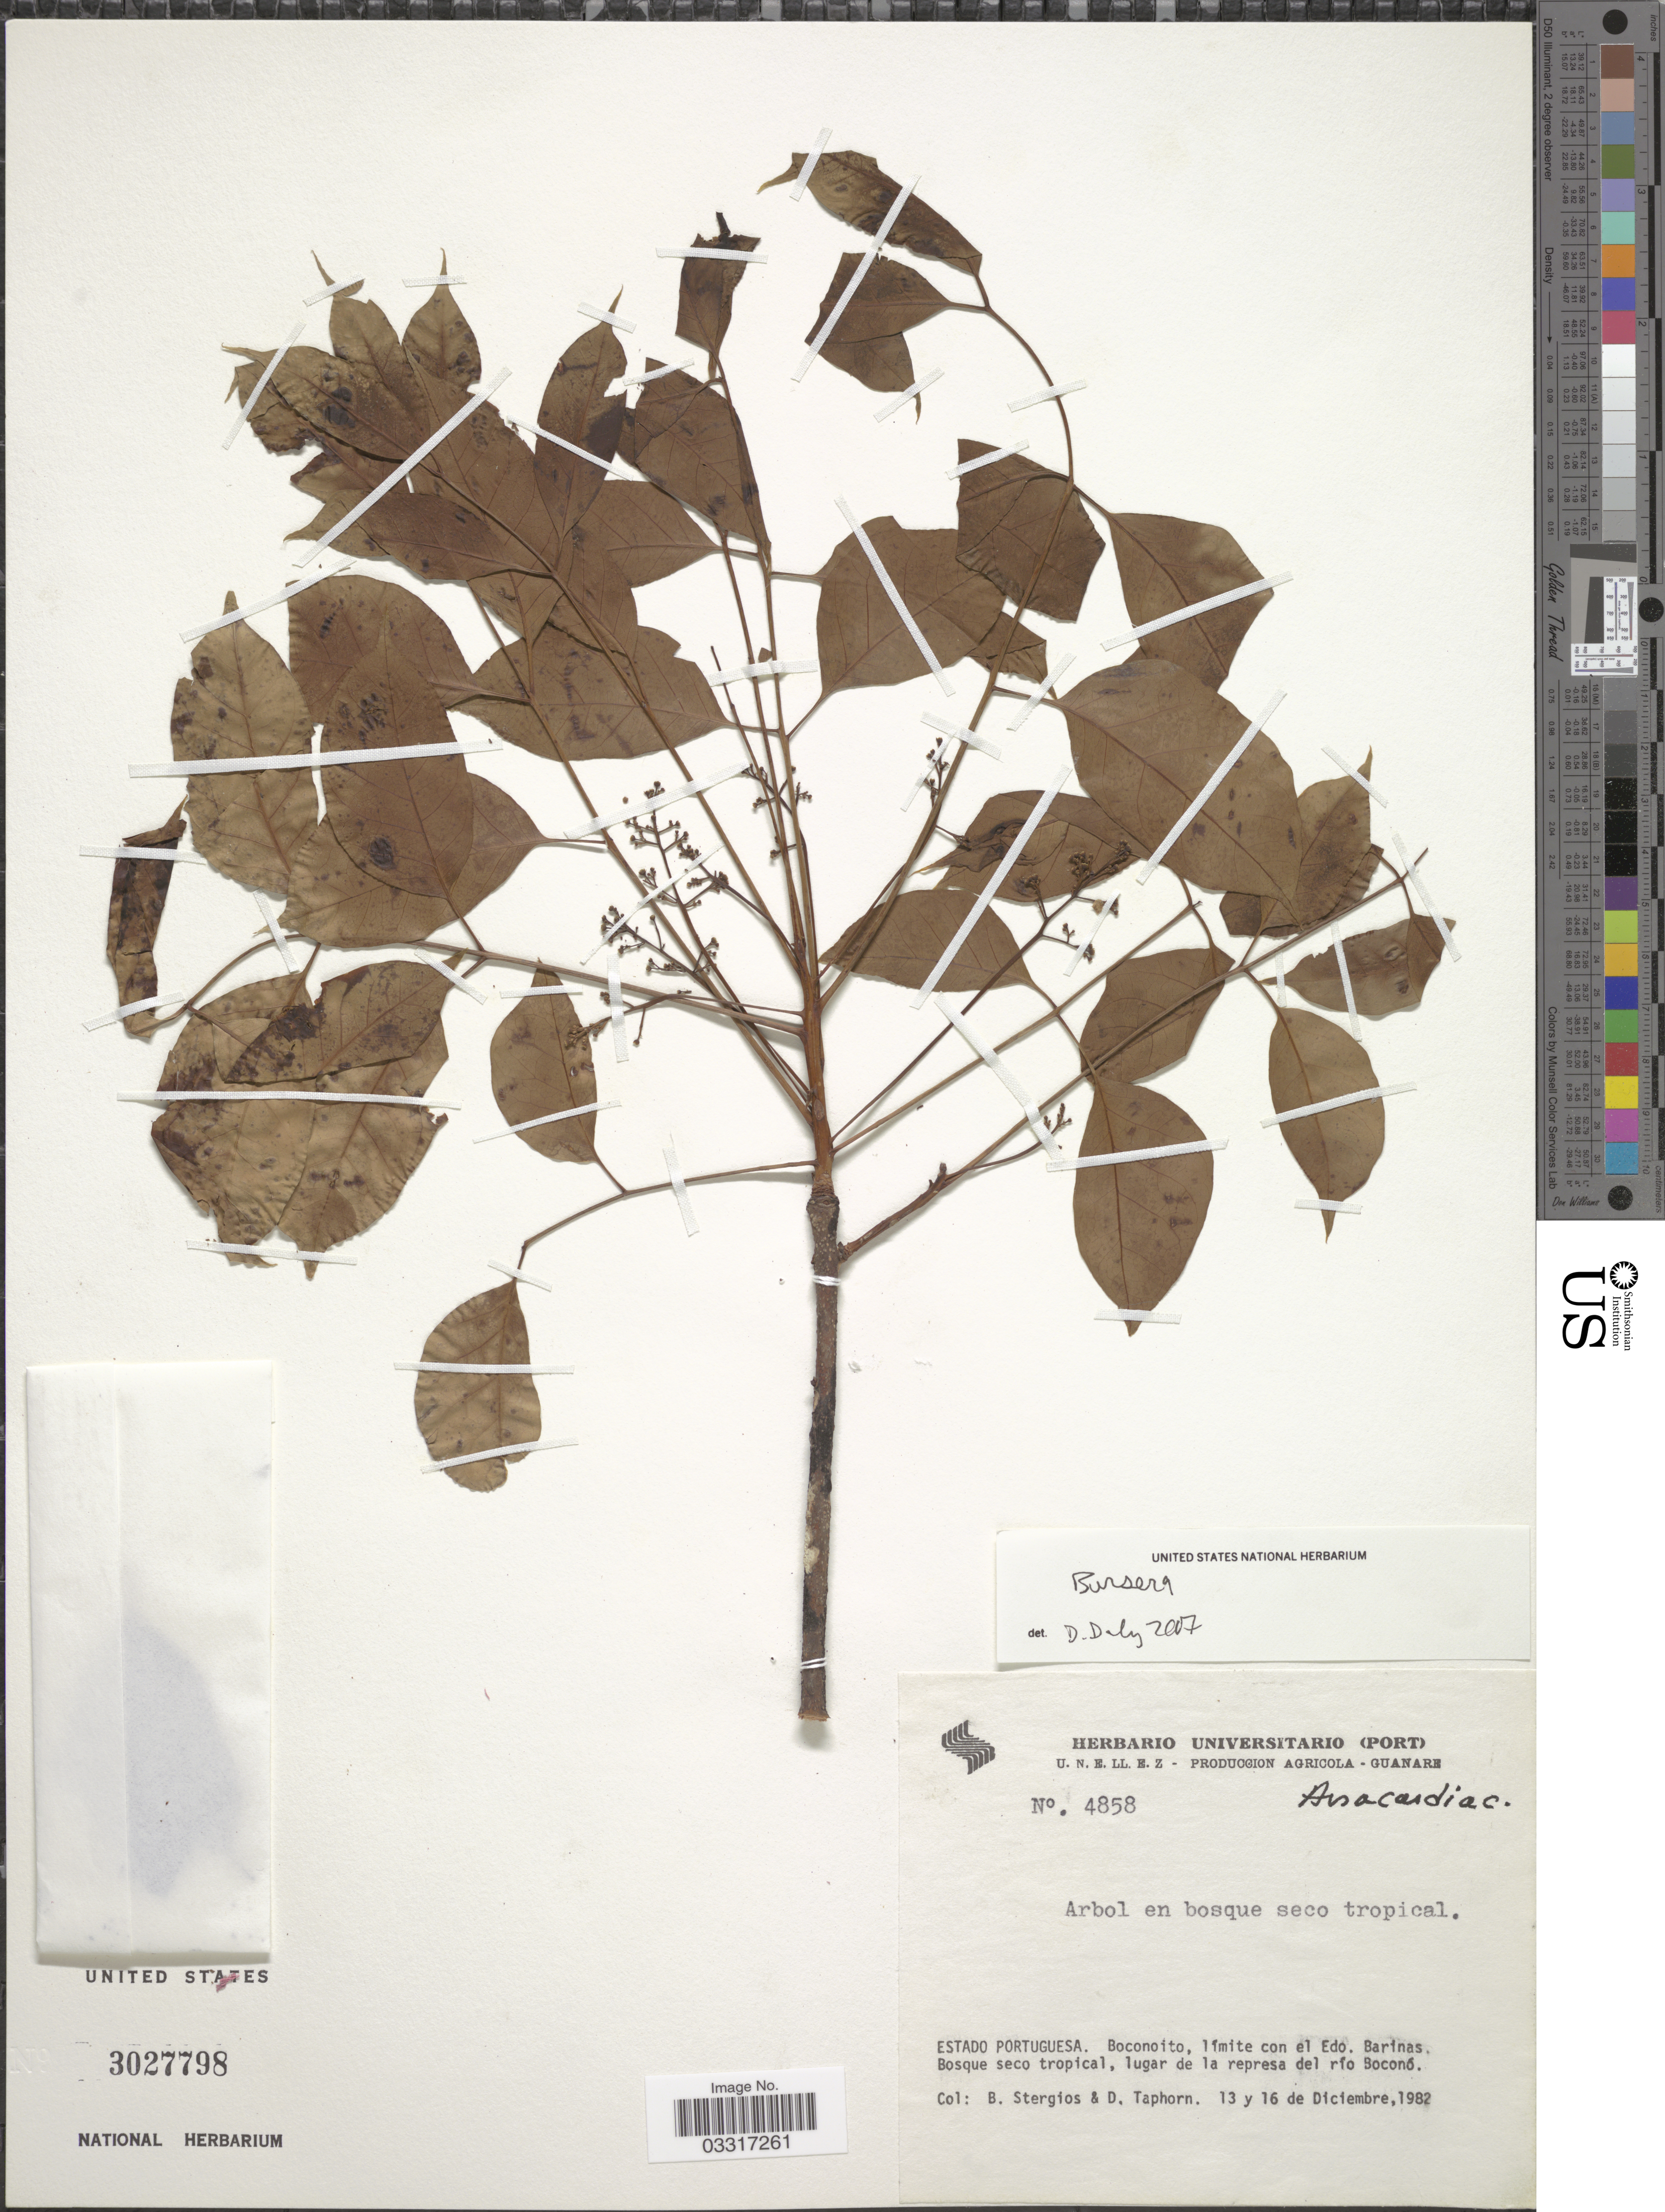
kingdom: Plantae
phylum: Tracheophyta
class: Magnoliopsida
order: Sapindales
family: Burseraceae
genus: Bursera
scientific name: Bursera sp.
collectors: B. G. Stergios & D. Taphorn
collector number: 4858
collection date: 1982-12-13/1982-12-16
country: Venezuela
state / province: Portuguesa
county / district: San Genaro de Boconoito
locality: Boconoito, límite con el Edo. Barinas, lugar de la represa del río Boconó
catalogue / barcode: US 3027798